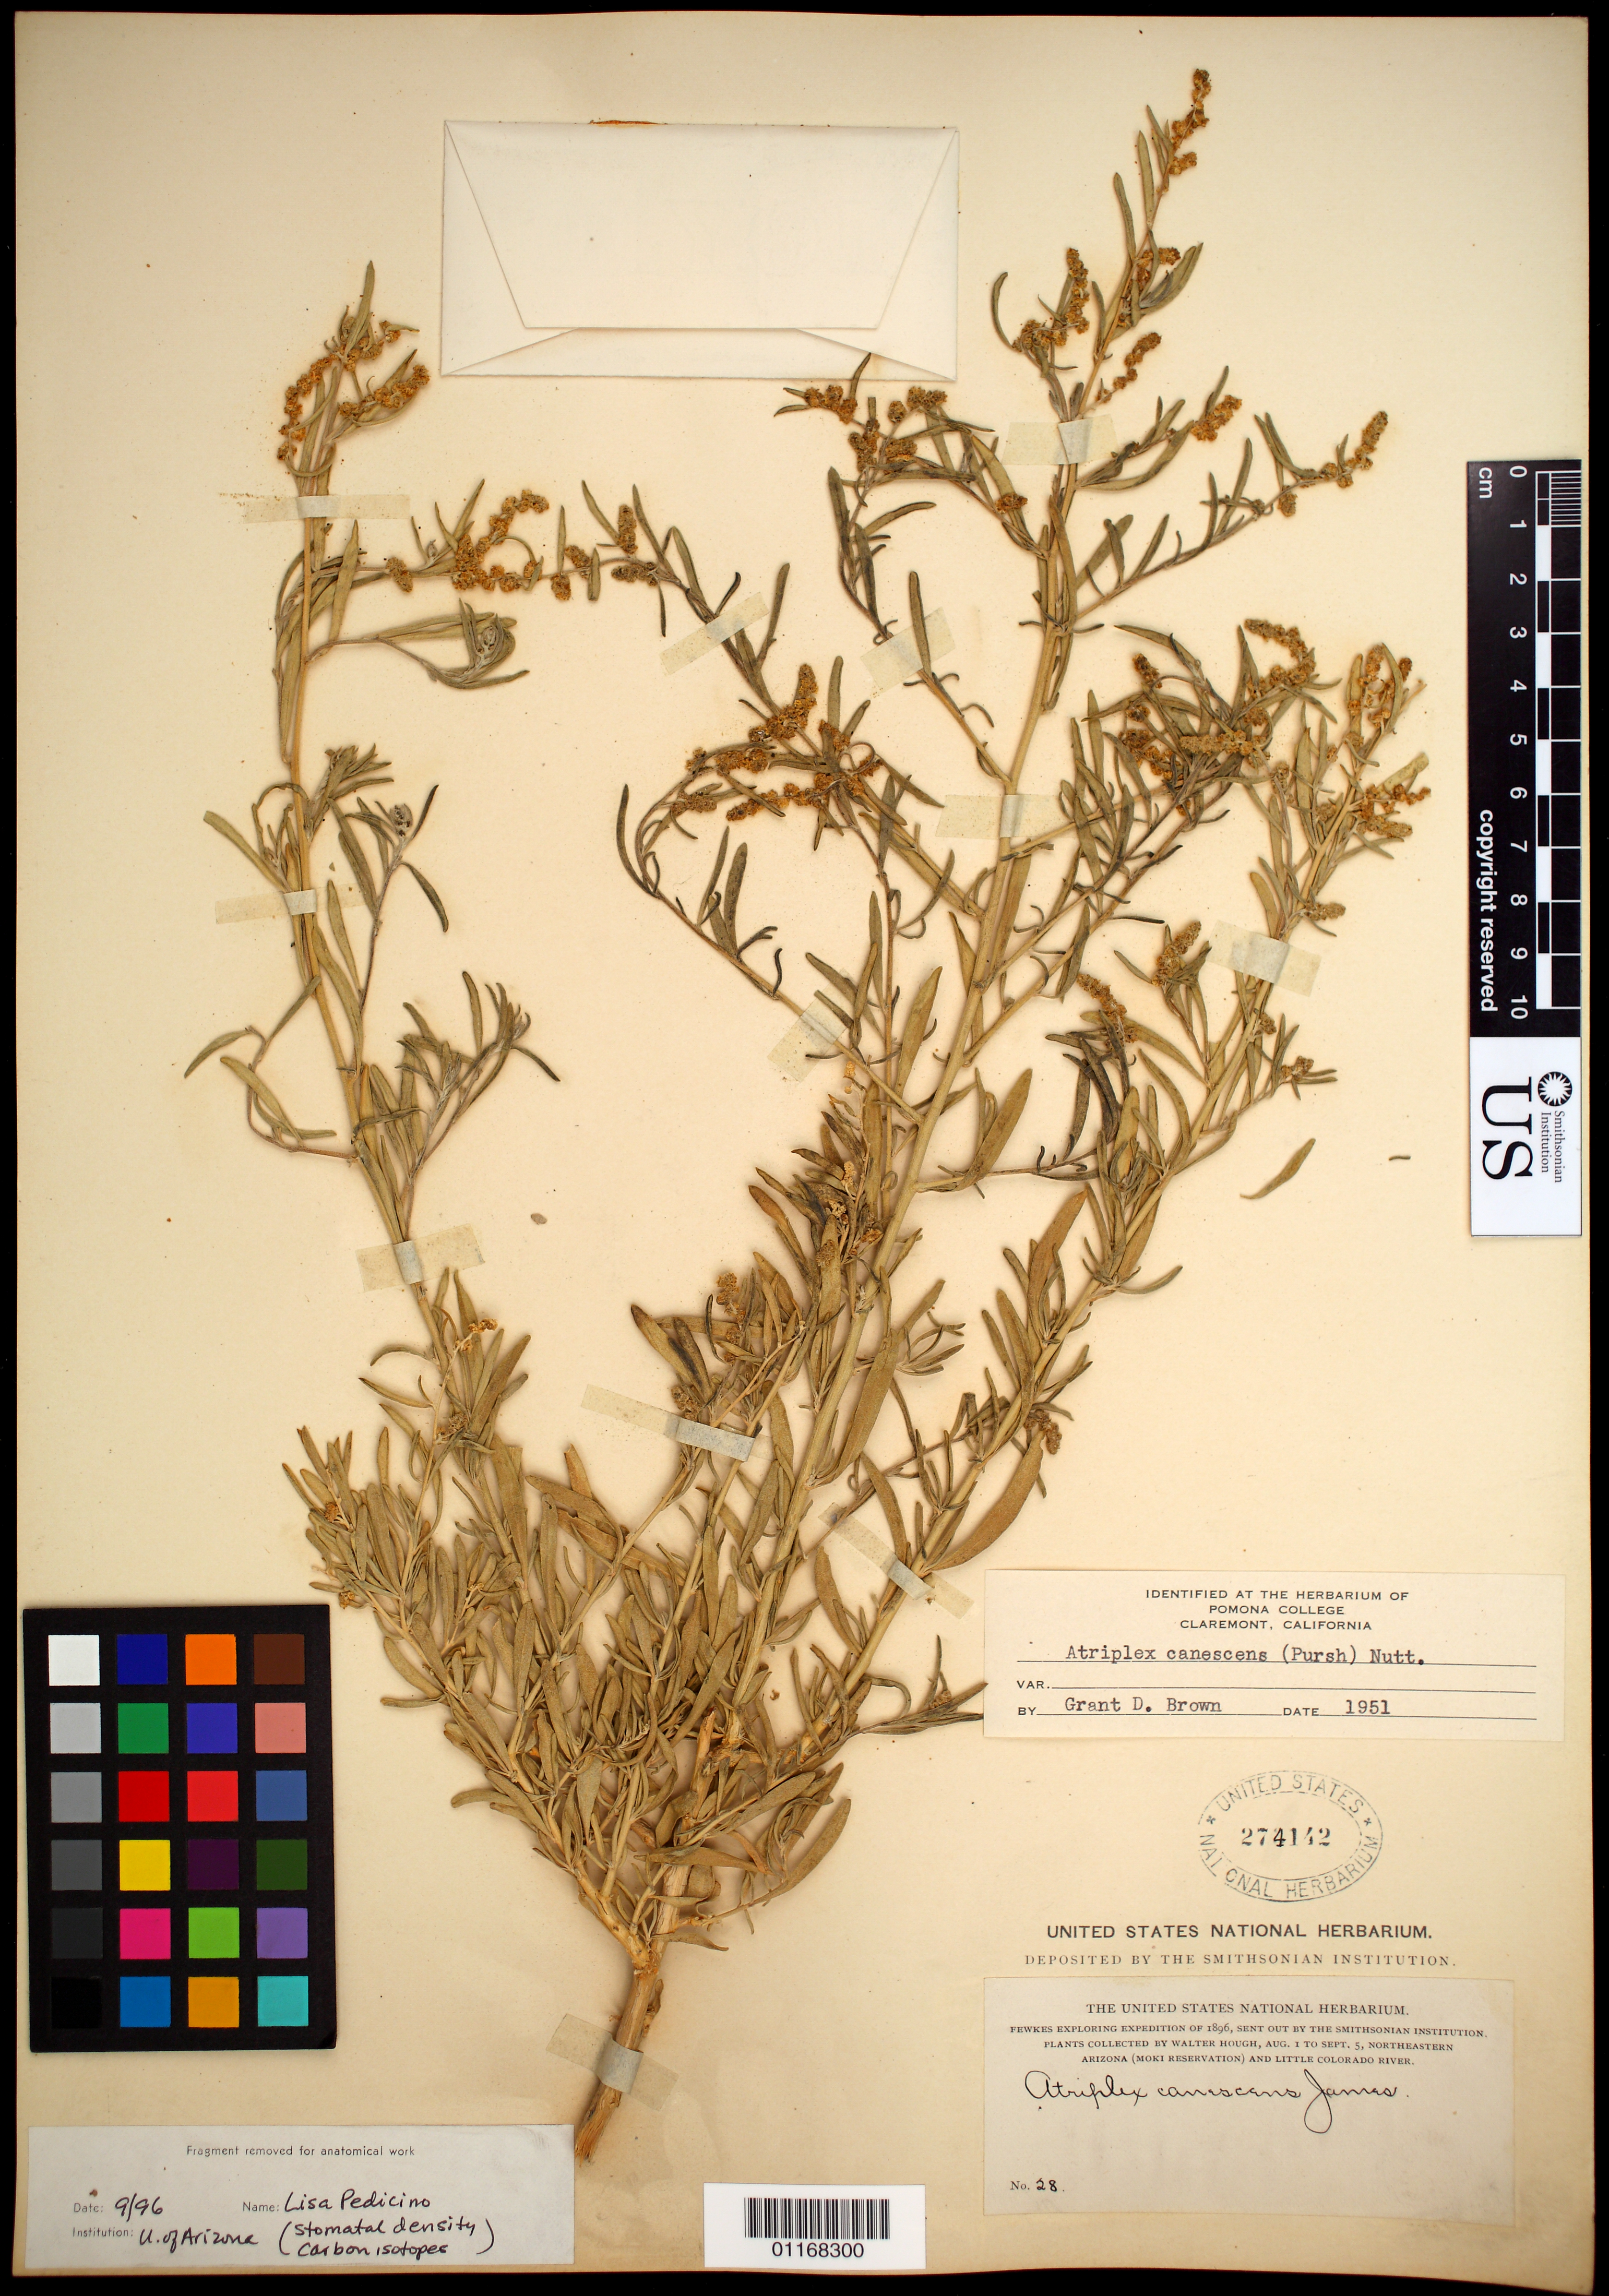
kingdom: Plantae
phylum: Tracheophyta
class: Magnoliopsida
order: Caryophyllales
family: Amaranthaceae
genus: Atriplex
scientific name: Atriplex canescens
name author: (Pursh) Nutt.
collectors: W. Hough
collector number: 28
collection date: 1896-08-01/1896-09-05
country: United States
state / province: Arizona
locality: Northeastern Arizona and Little Colorado River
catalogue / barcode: US 274142